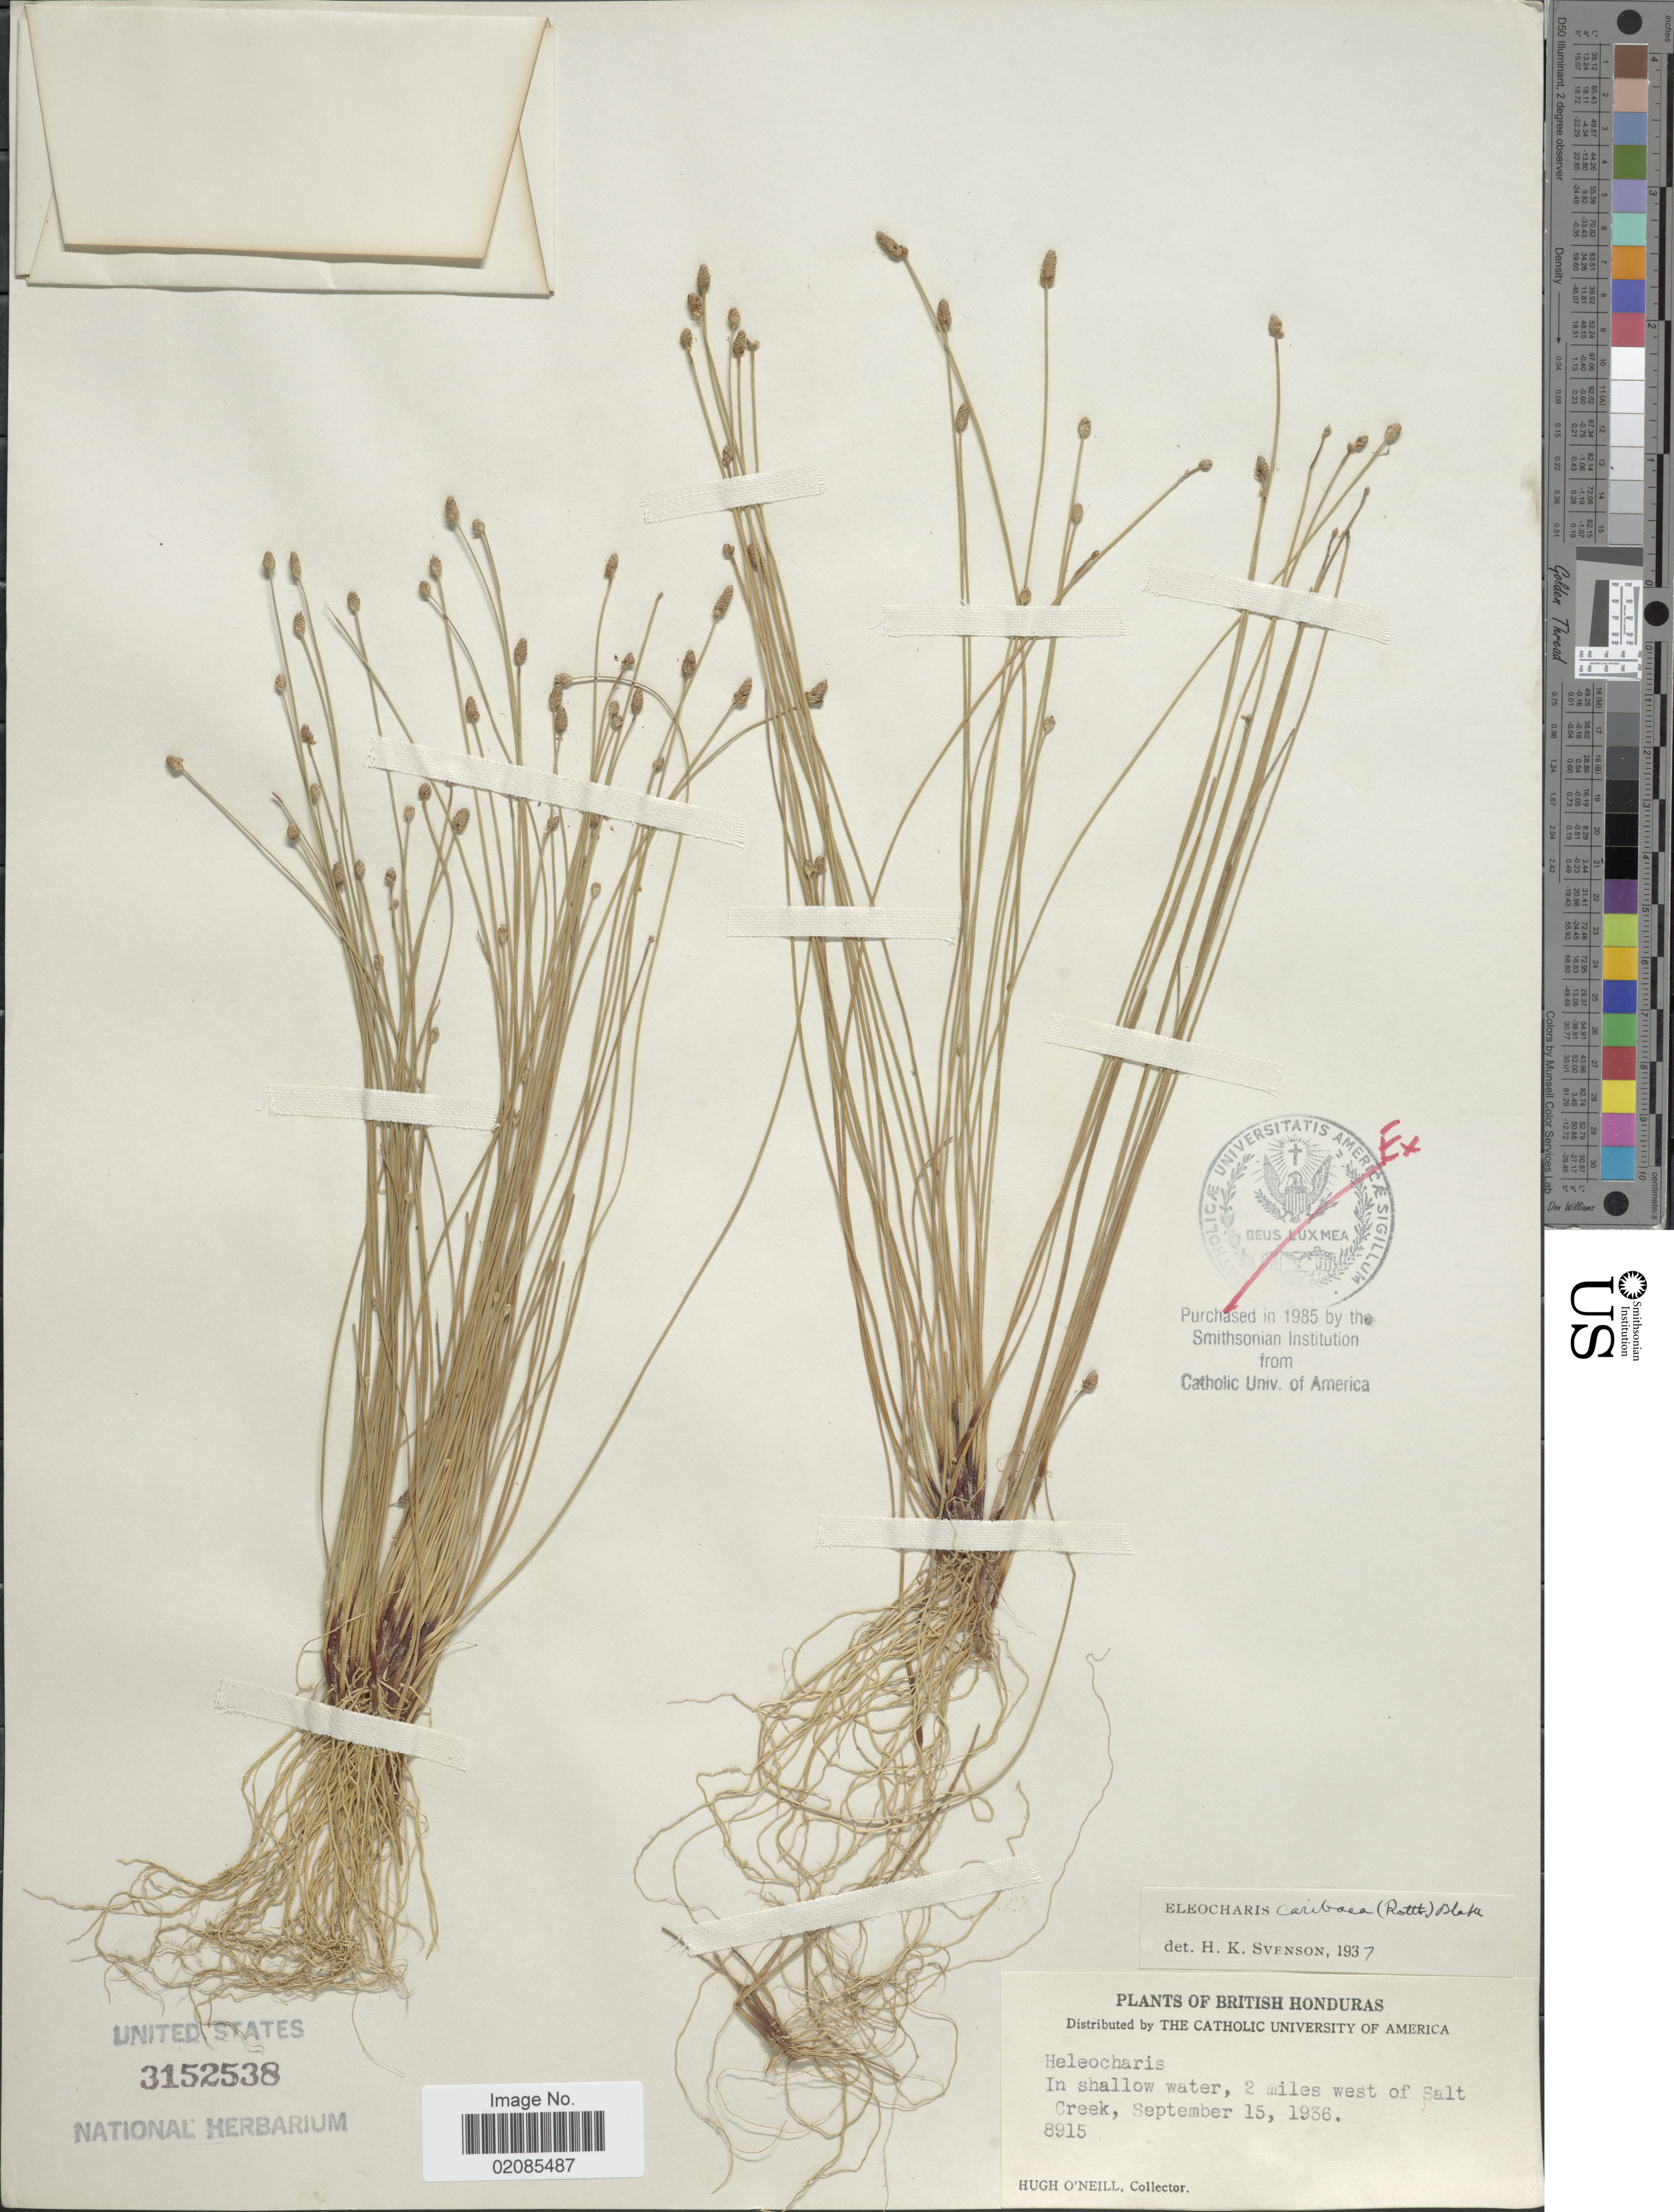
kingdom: Plantae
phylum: Tracheophyta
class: Liliopsida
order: Poales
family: Cyperaceae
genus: Eleocharis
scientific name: Eleocharis geniculata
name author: (L.) Roem. & Schult.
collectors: H. O'Neill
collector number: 8915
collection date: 1936-09-15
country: Belize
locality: In shallow water, 2 miles west of Salt Creek.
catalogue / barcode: US 3152538